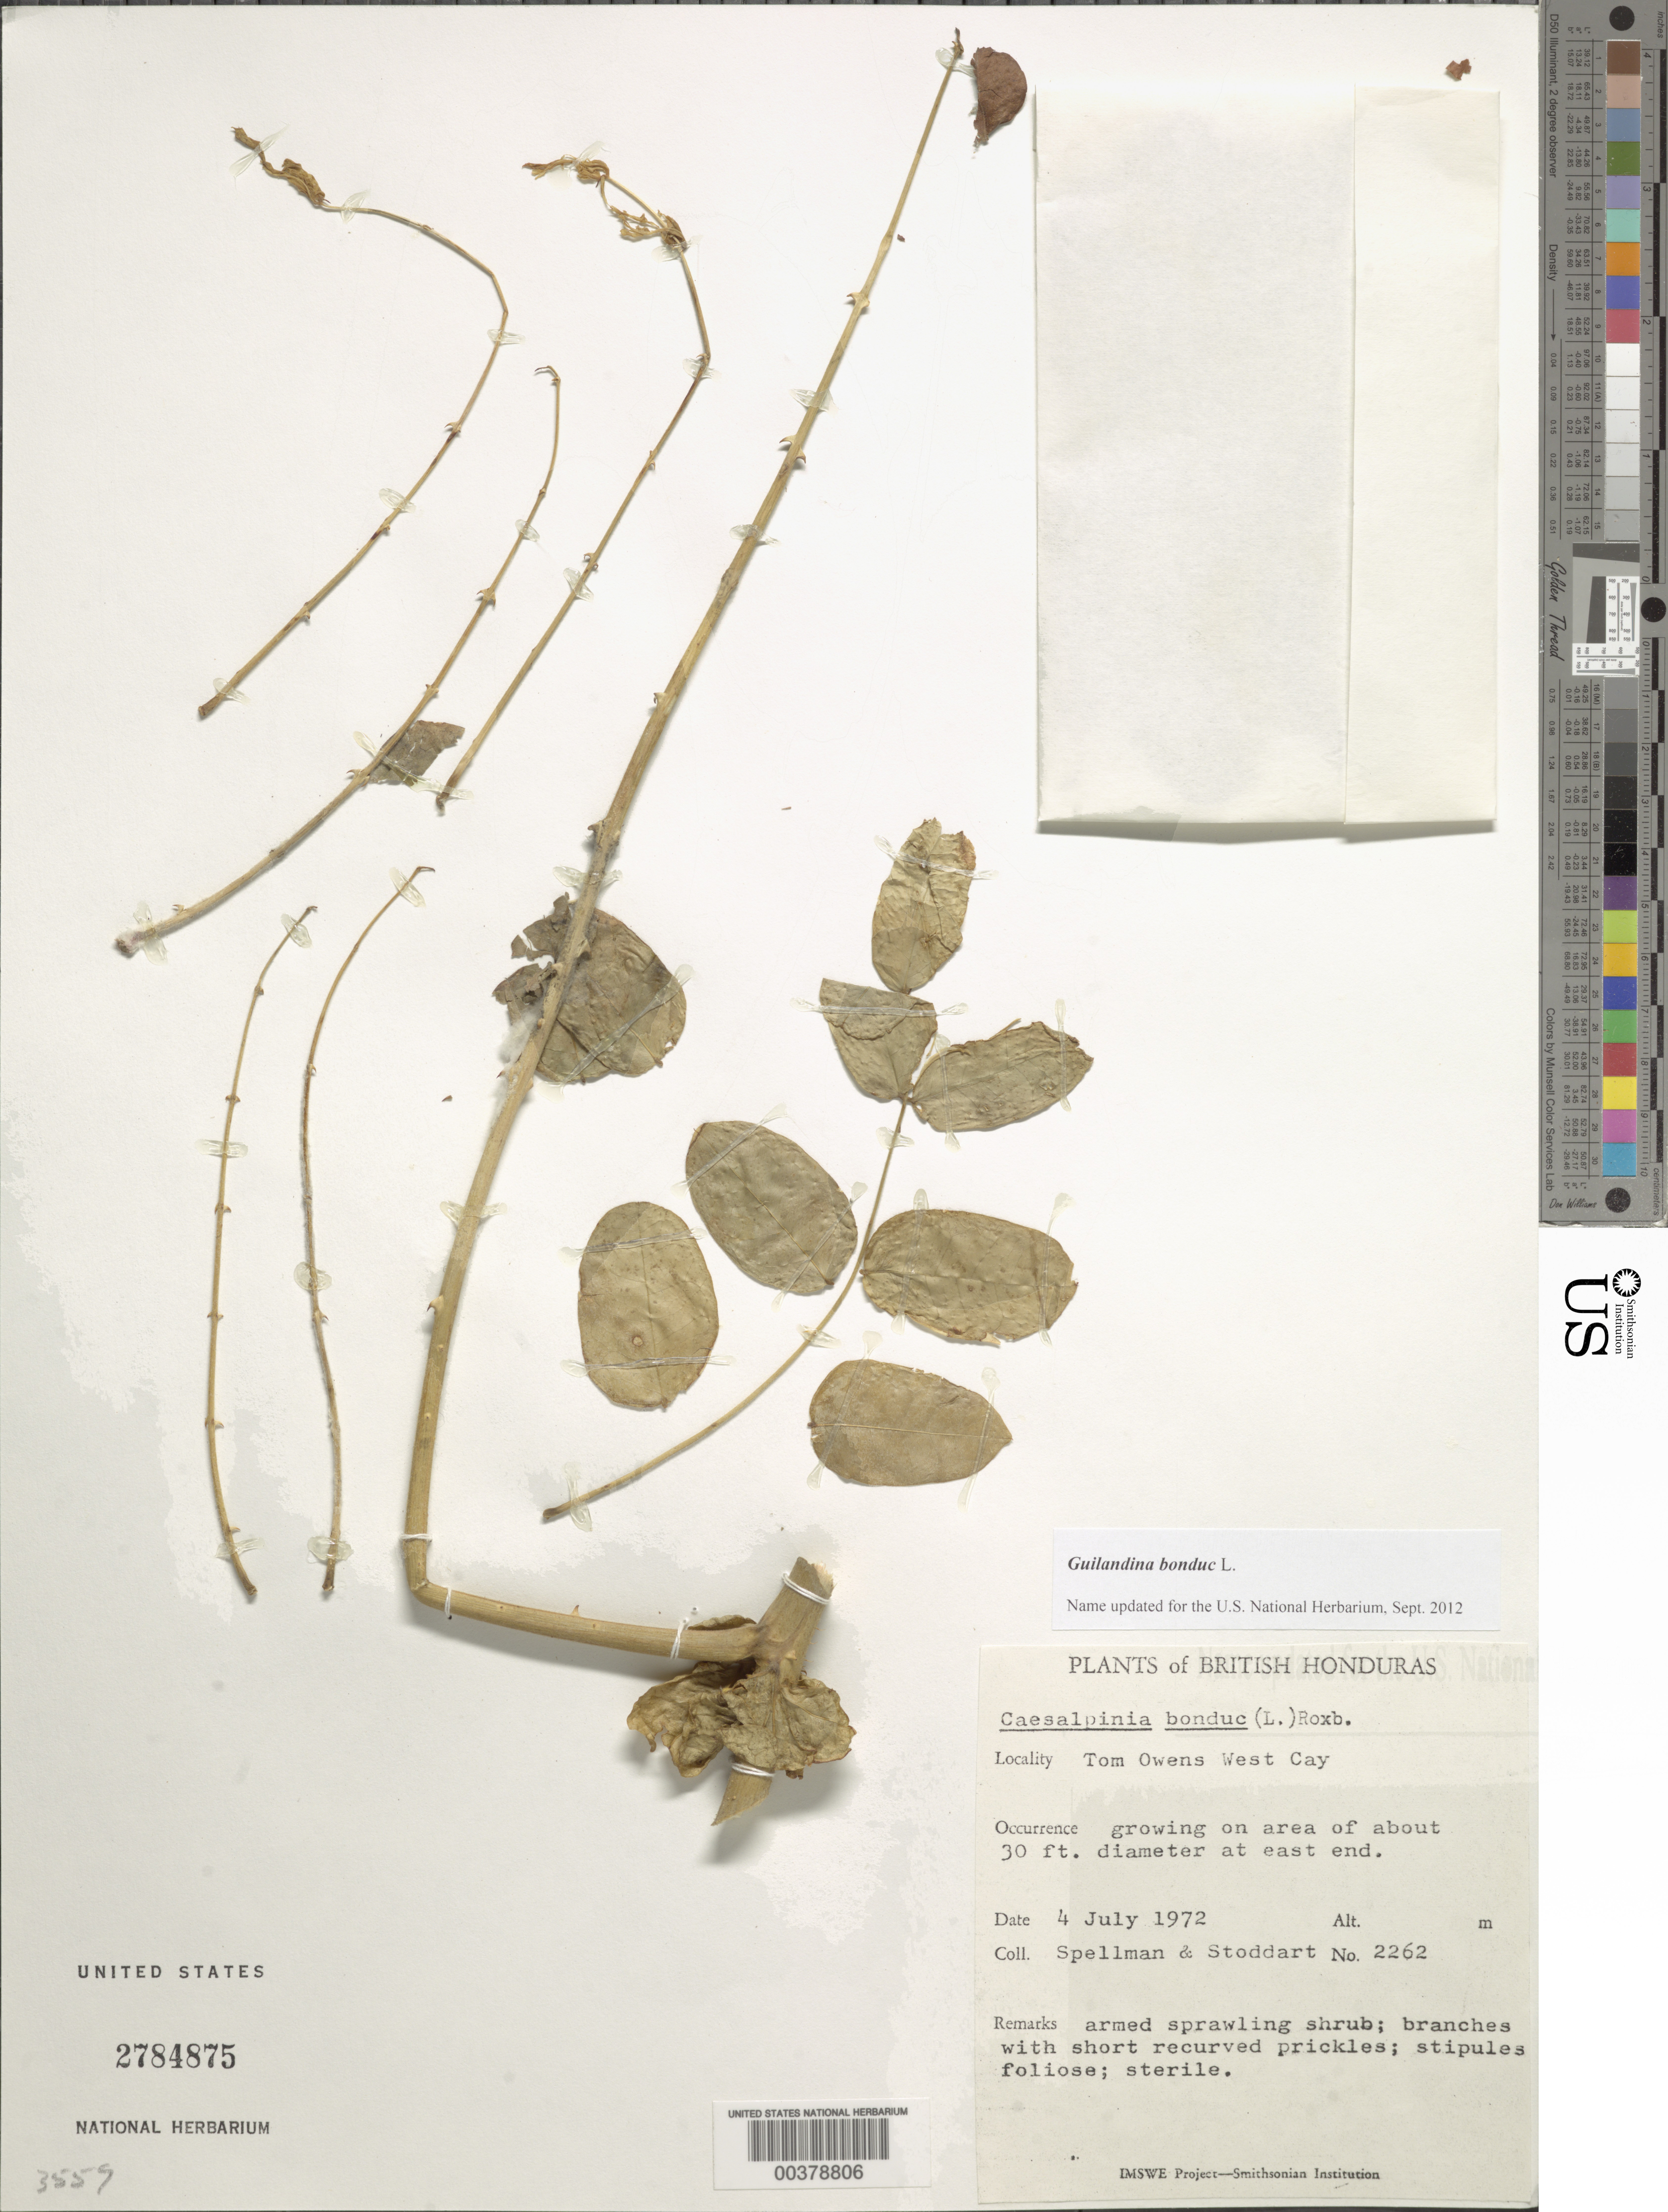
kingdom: Plantae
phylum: Tracheophyta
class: Magnoliopsida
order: Fabales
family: Fabaceae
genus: Guilandina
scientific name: Guilandina bonduc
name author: L.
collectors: D. L. Spellman & D. R. Stoddart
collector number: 2262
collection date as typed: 04 Jul 1972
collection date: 1972-07-04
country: Belize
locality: Tom Owens West Cay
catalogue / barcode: US 2784875